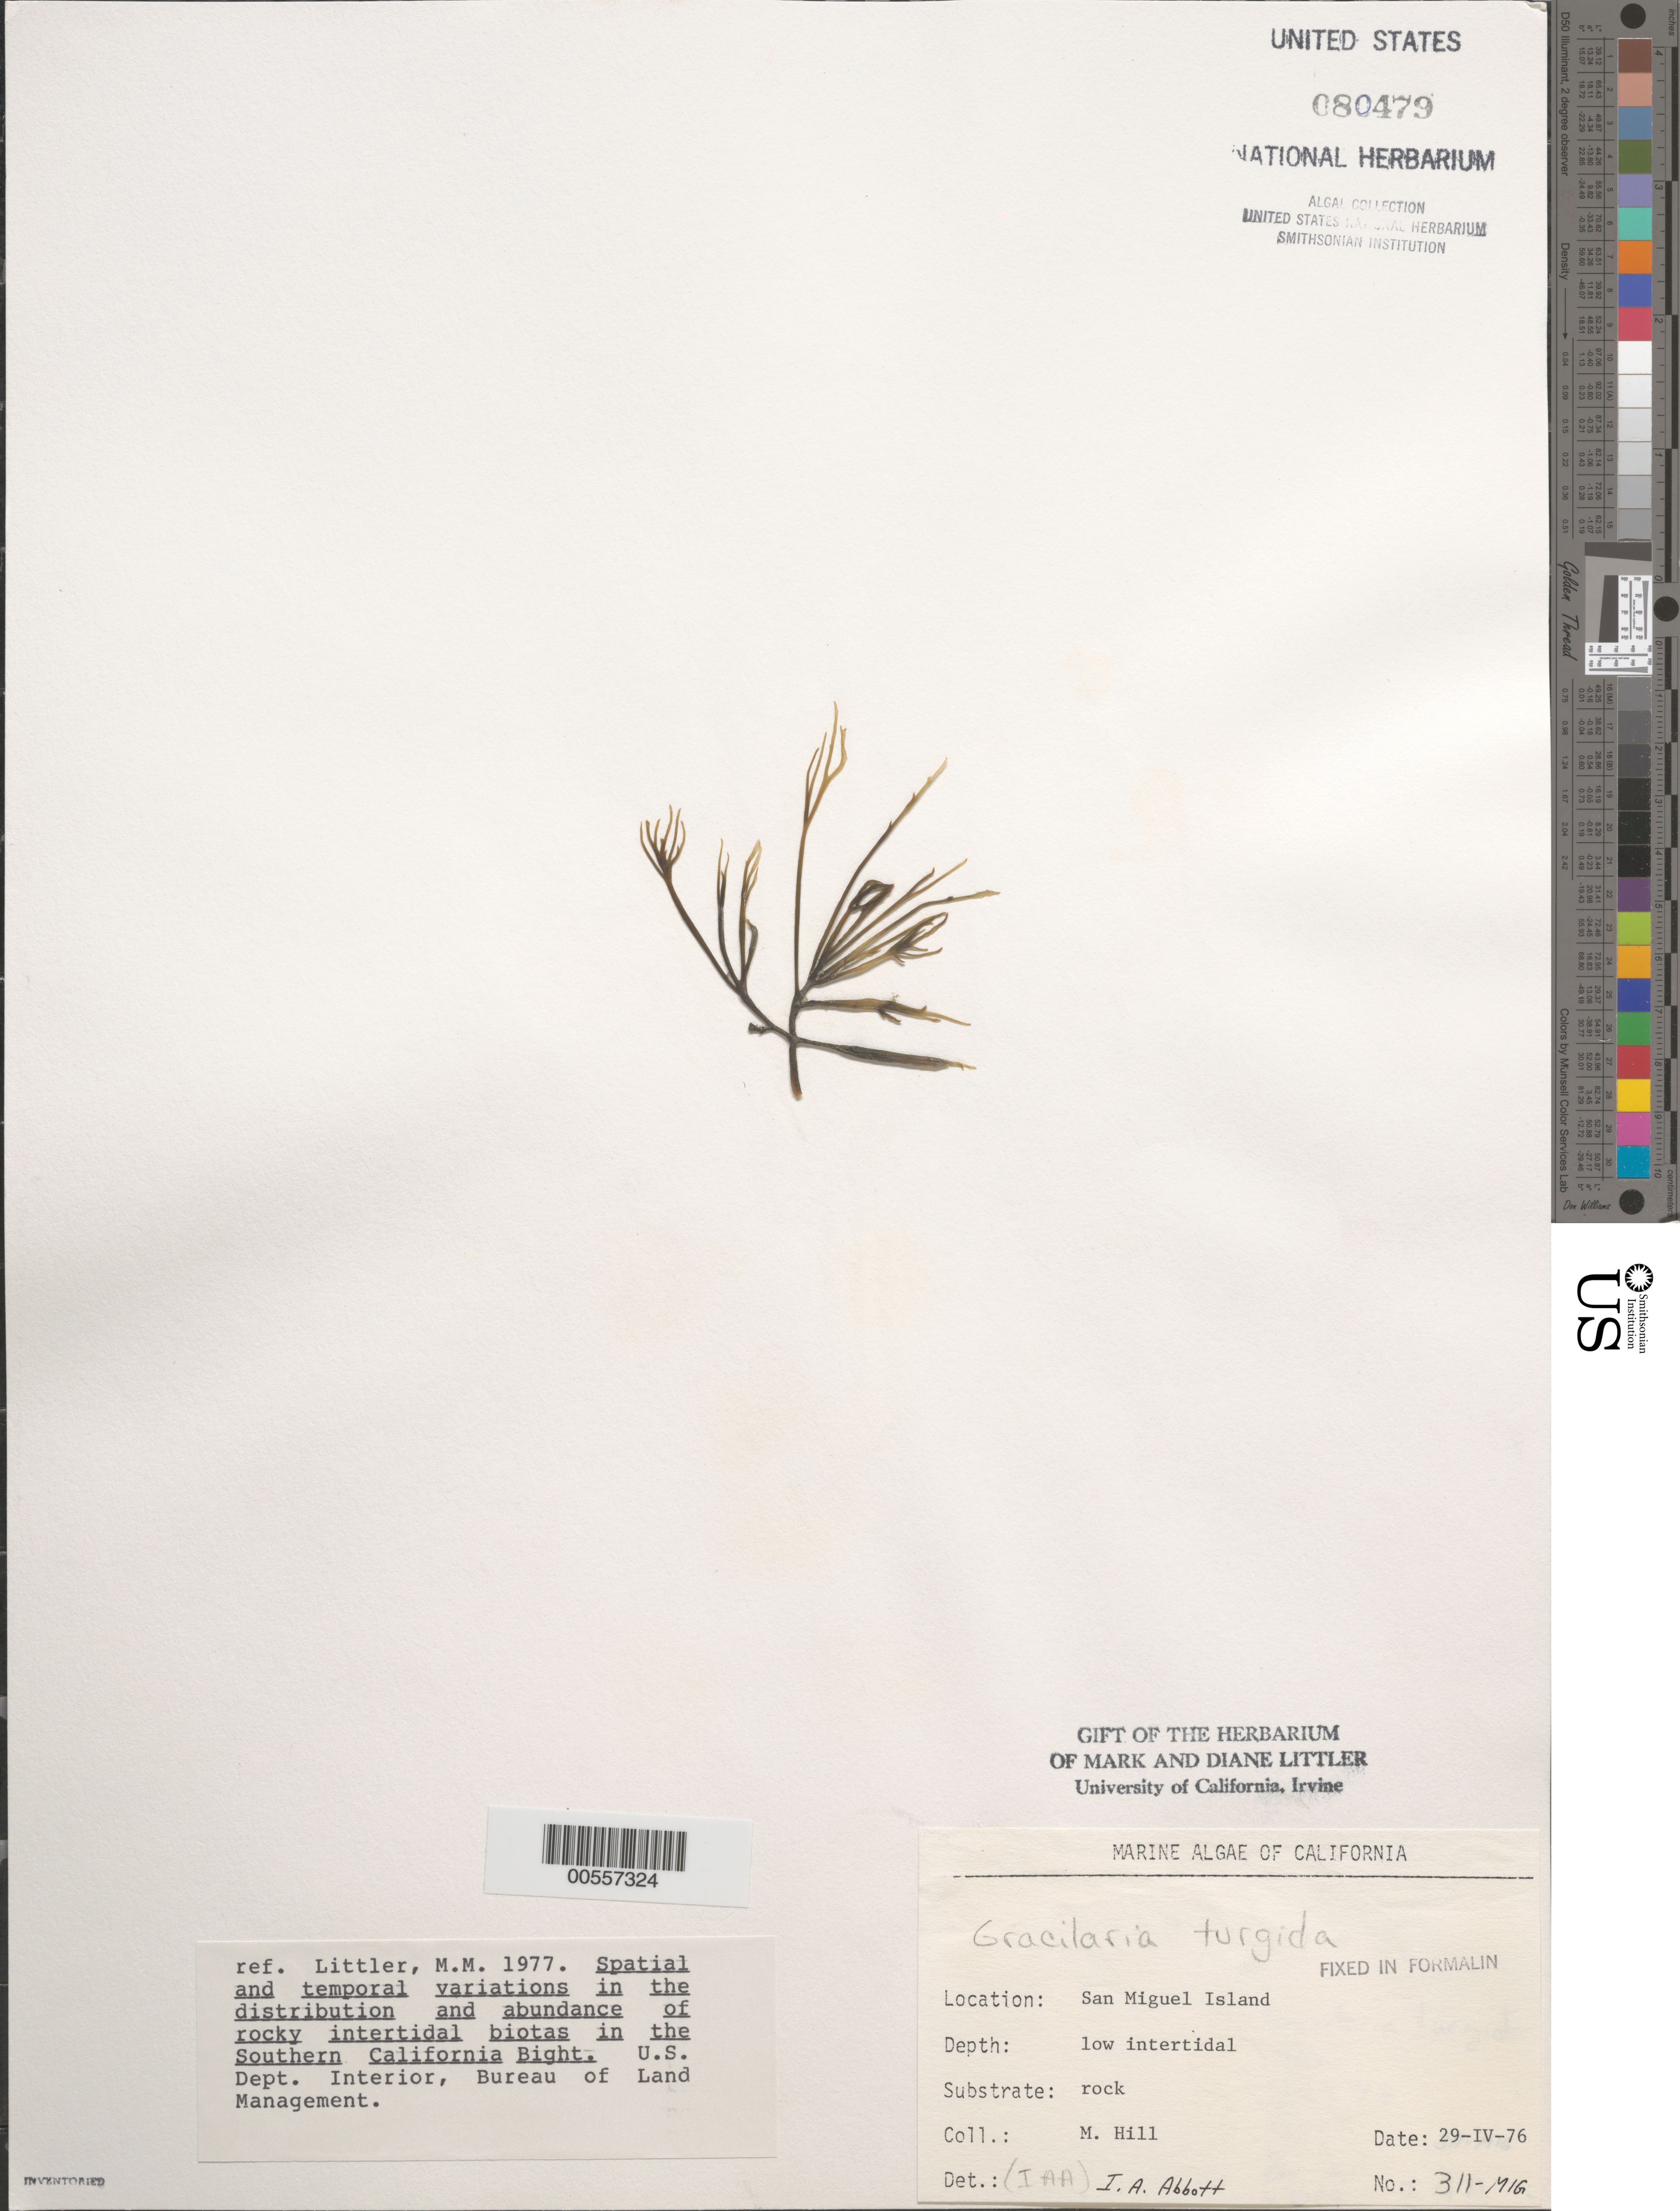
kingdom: Plantae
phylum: Rhodophyta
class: Florideophyceae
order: Gracilariales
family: Gracilariaceae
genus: Gracilaria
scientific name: Gracilaria turgida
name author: E.Y. Dawson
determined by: Abbott, Isabella A.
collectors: M. Hill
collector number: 311-mig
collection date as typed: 29 Apr 1976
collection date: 1976-04-29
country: United States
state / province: California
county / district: Santa Barbara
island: San Miguel Island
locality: Cuyler Harbor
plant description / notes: BLM-SOCALBIGHT Rocky Intertidal Survey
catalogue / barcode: US 80479